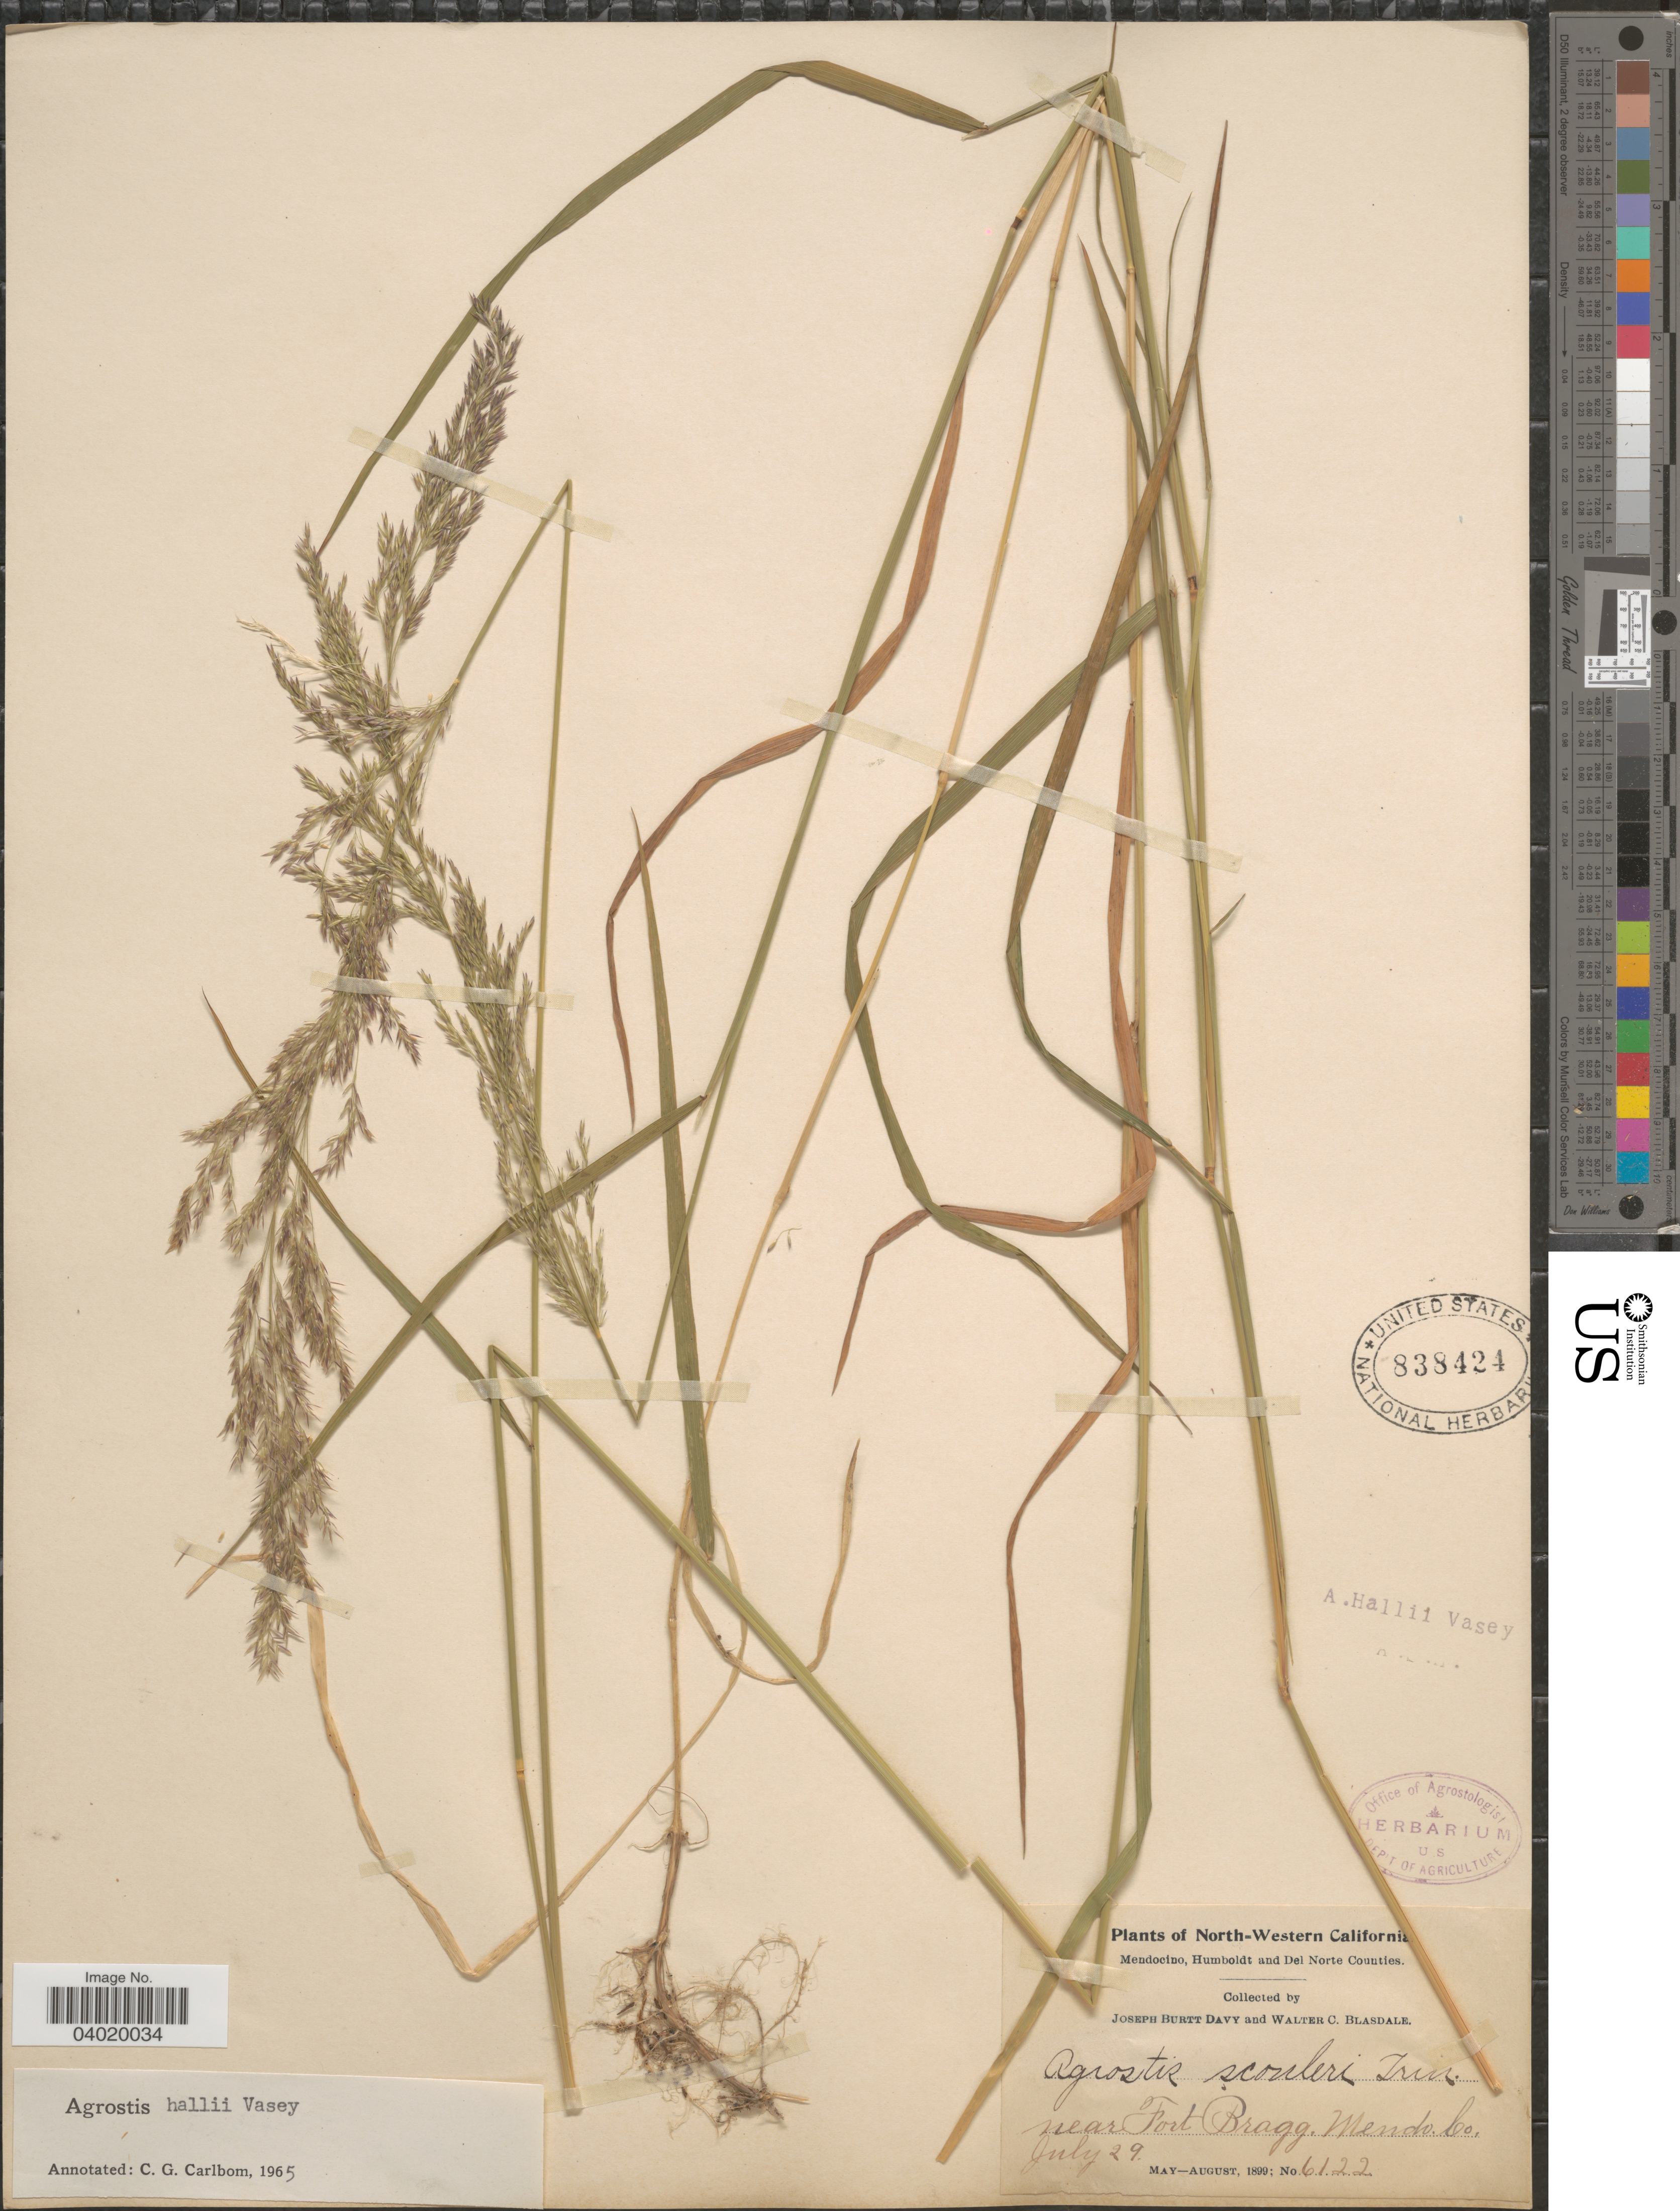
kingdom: Plantae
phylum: Tracheophyta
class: Liliopsida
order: Poales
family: Poaceae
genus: Agrostis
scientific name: Agrostis hallii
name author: Vasey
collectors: J. Burtt Davy & W. Blasdale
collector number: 6122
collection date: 1899-07-29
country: United States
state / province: California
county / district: Mendocino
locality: North-Western California. Near Fort Bragg. Mendo. Co.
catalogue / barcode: US 838424